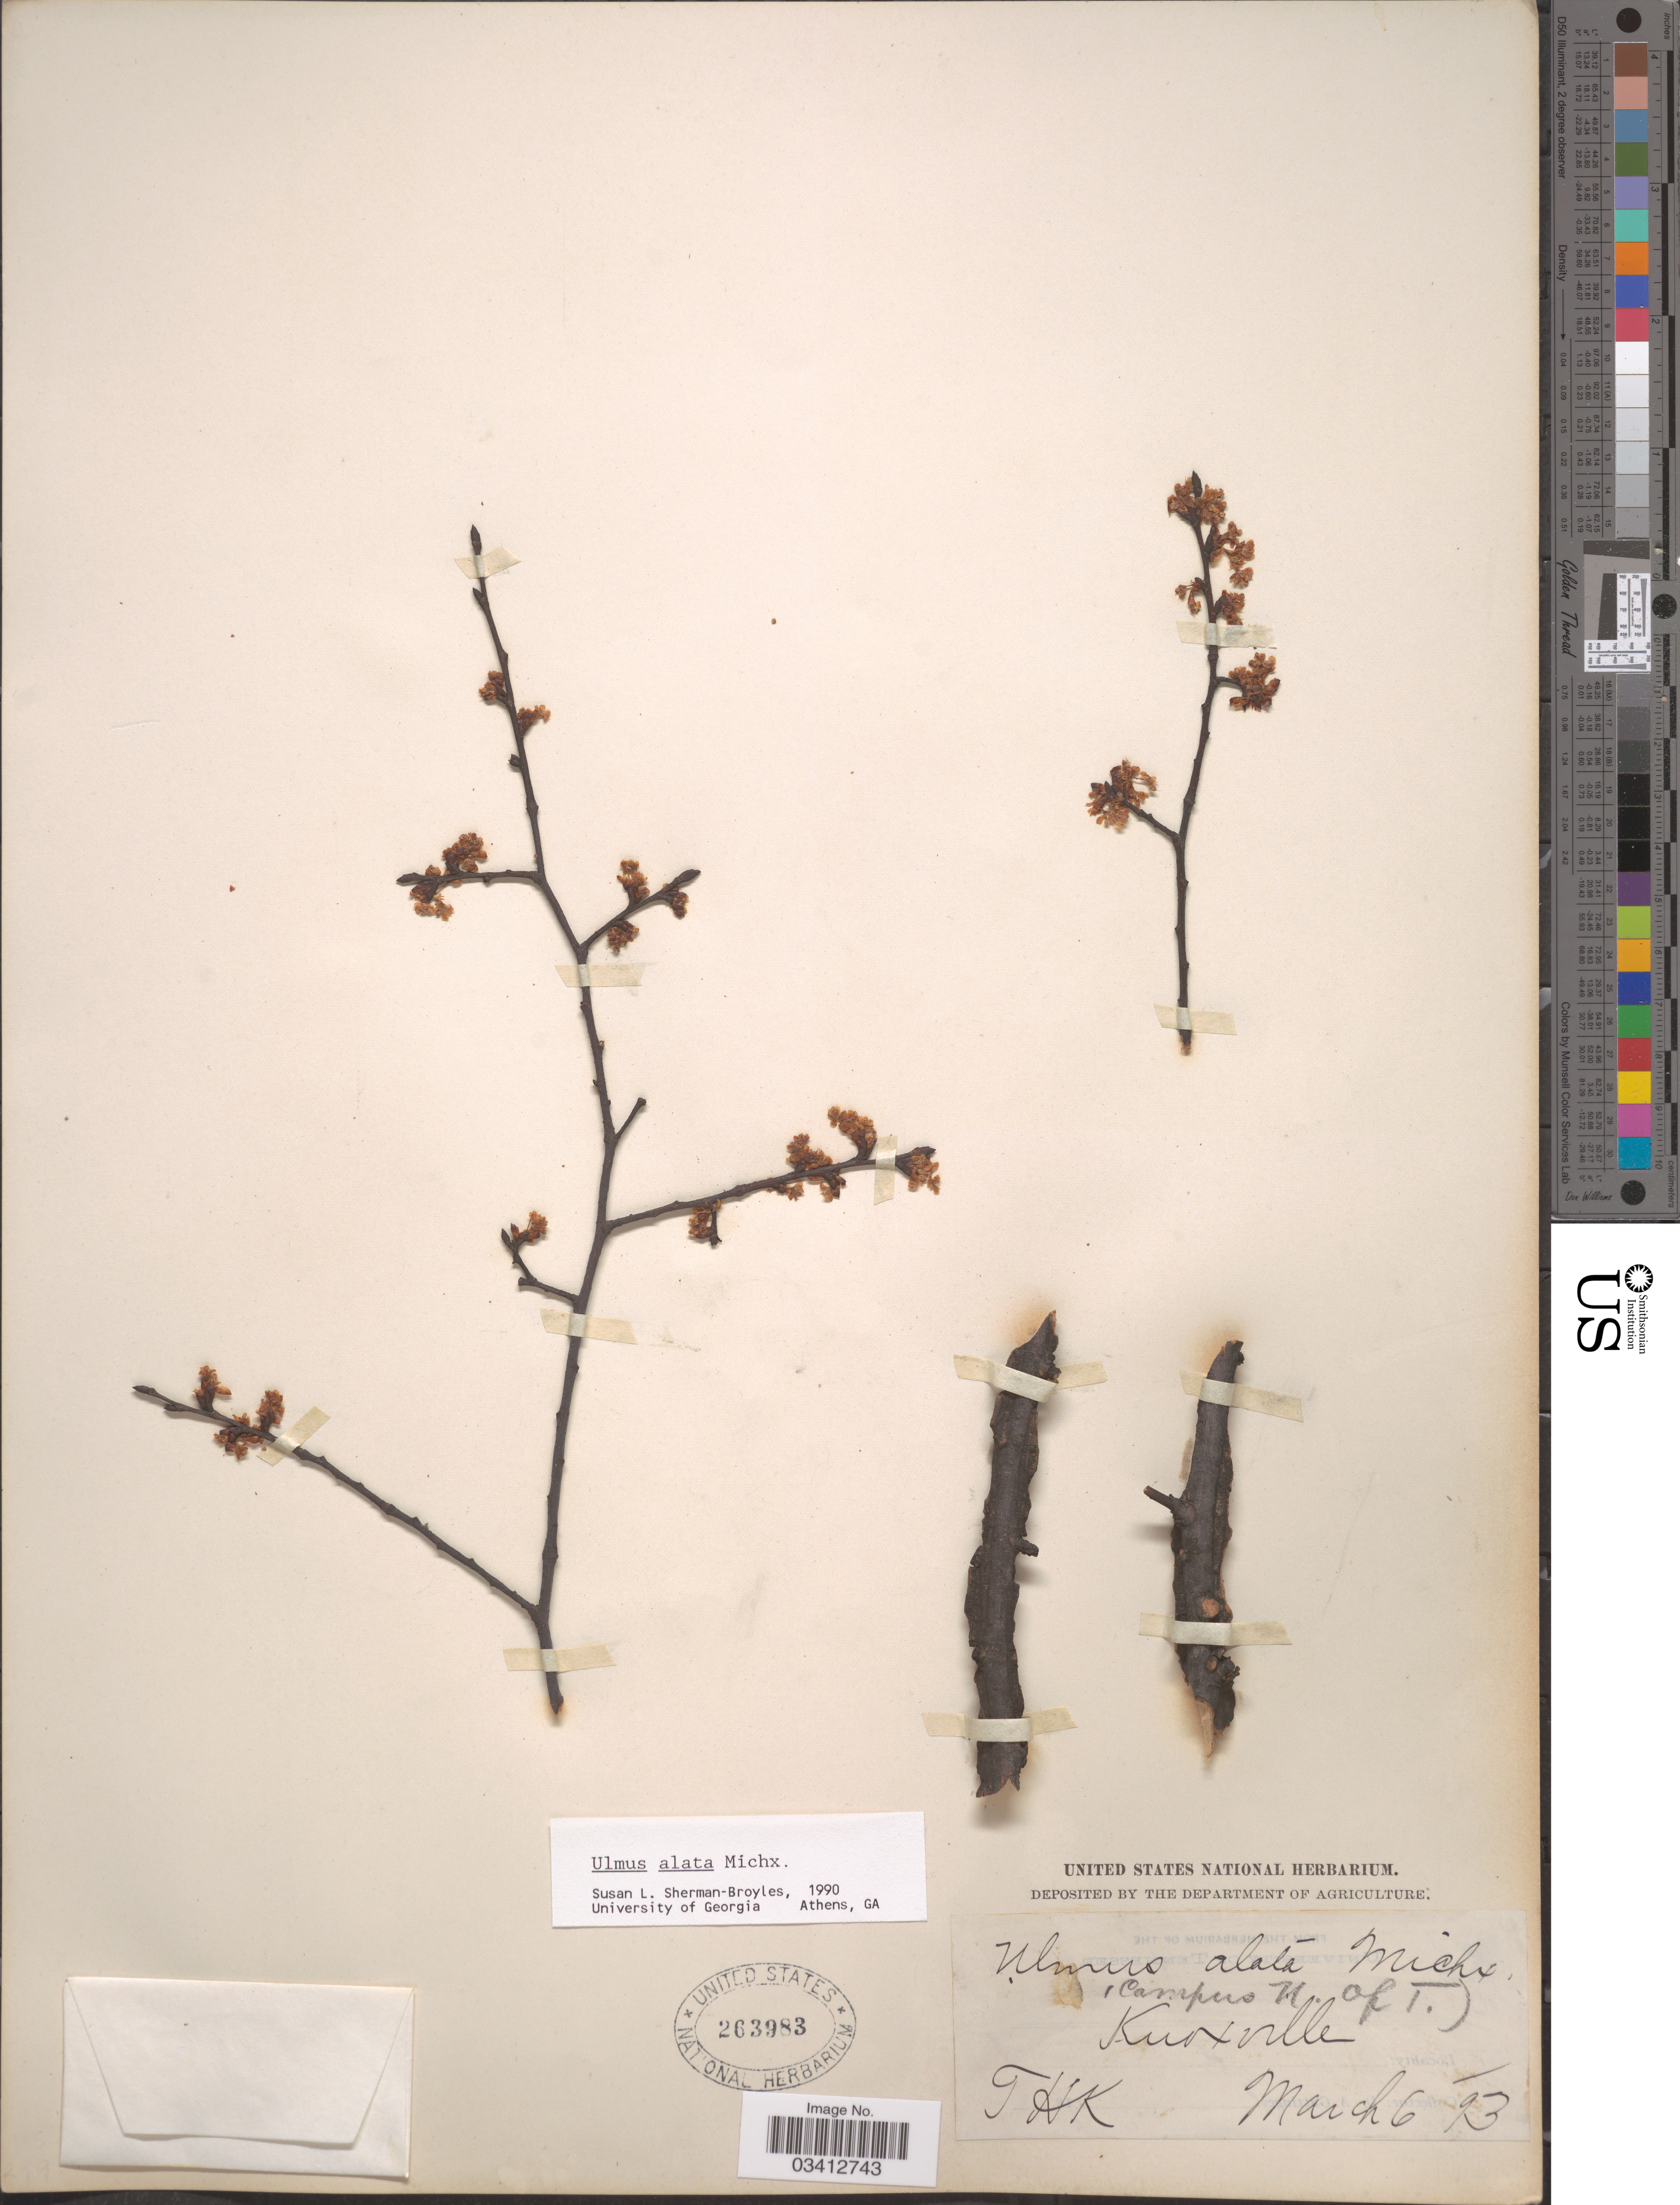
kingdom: Plantae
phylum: Tracheophyta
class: Magnoliopsida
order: Rosales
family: Ulmaceae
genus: Ulmus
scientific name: Ulmus alata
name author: Michx.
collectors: T. H. K.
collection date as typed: Transcribed d/m/y: 6/3/93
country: United States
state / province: Tennessee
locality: (Campus U. of T.) Knoxville.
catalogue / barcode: US 263983